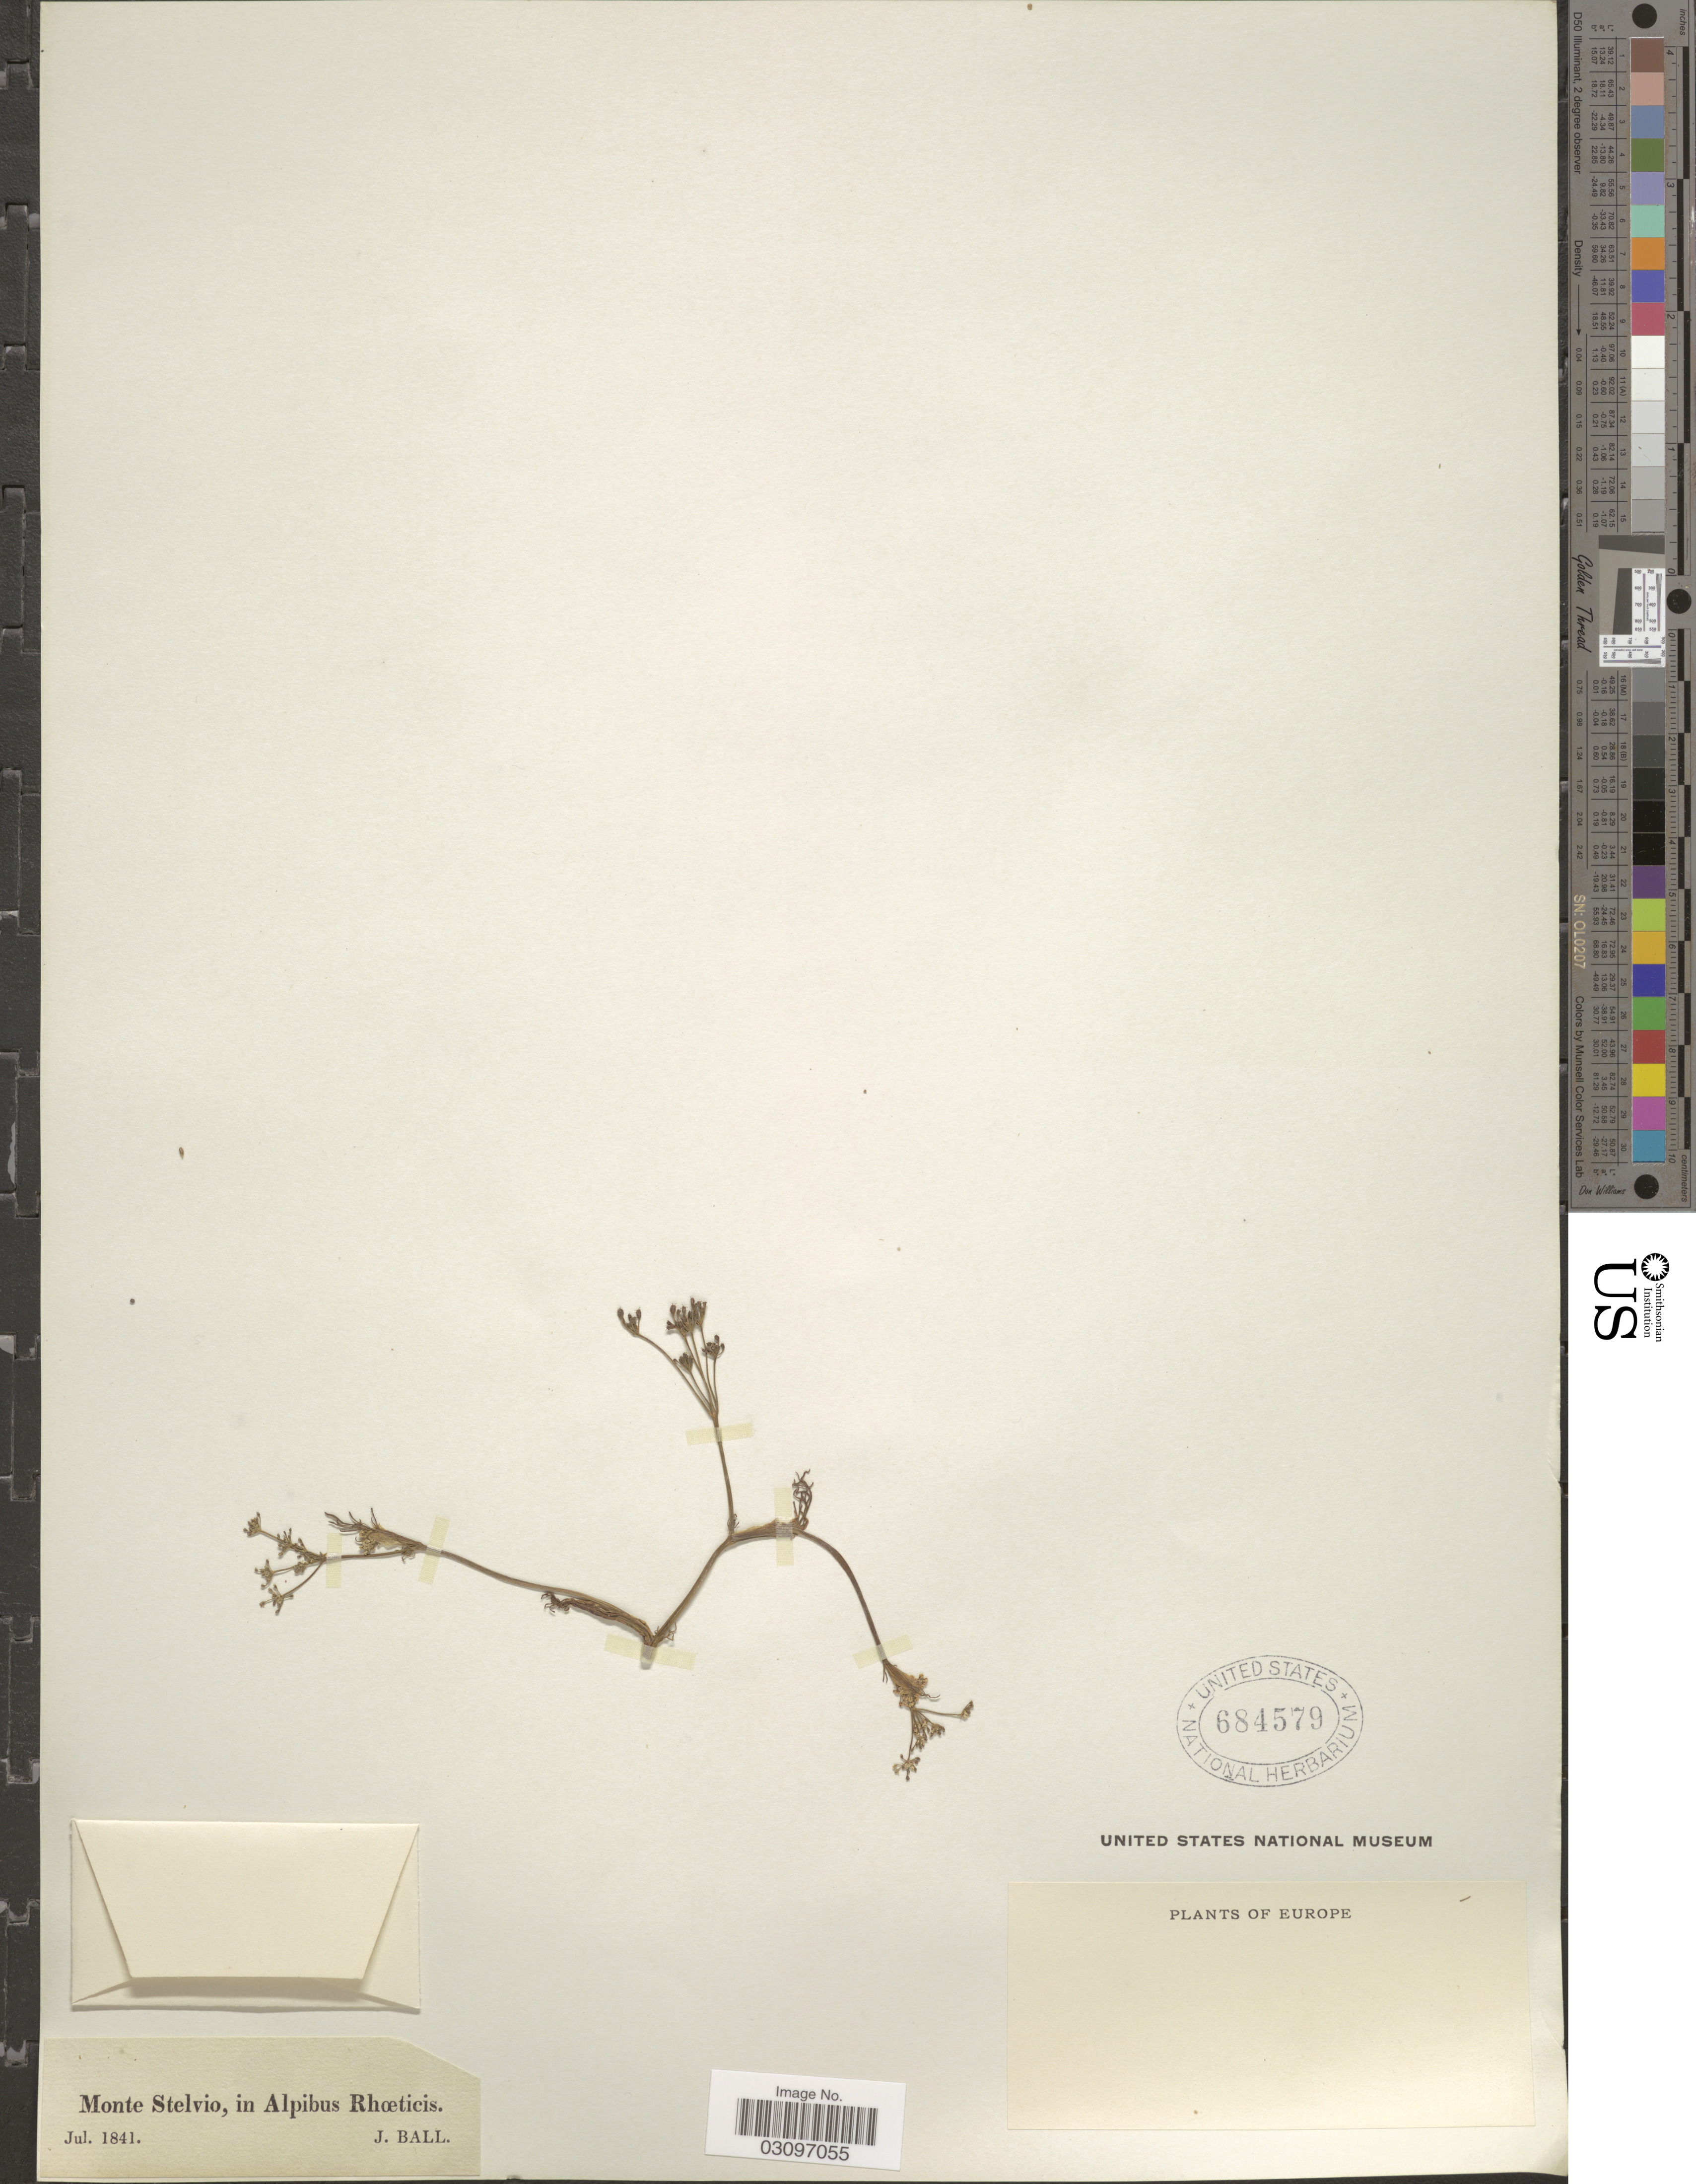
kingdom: Plantae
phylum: Tracheophyta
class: Magnoliopsida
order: Apiales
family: Apiaceae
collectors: J. Ball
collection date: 1841-07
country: Italy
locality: Europe. Monte Stelvio, in Alpibus Rhoeticis.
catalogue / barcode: US 684579